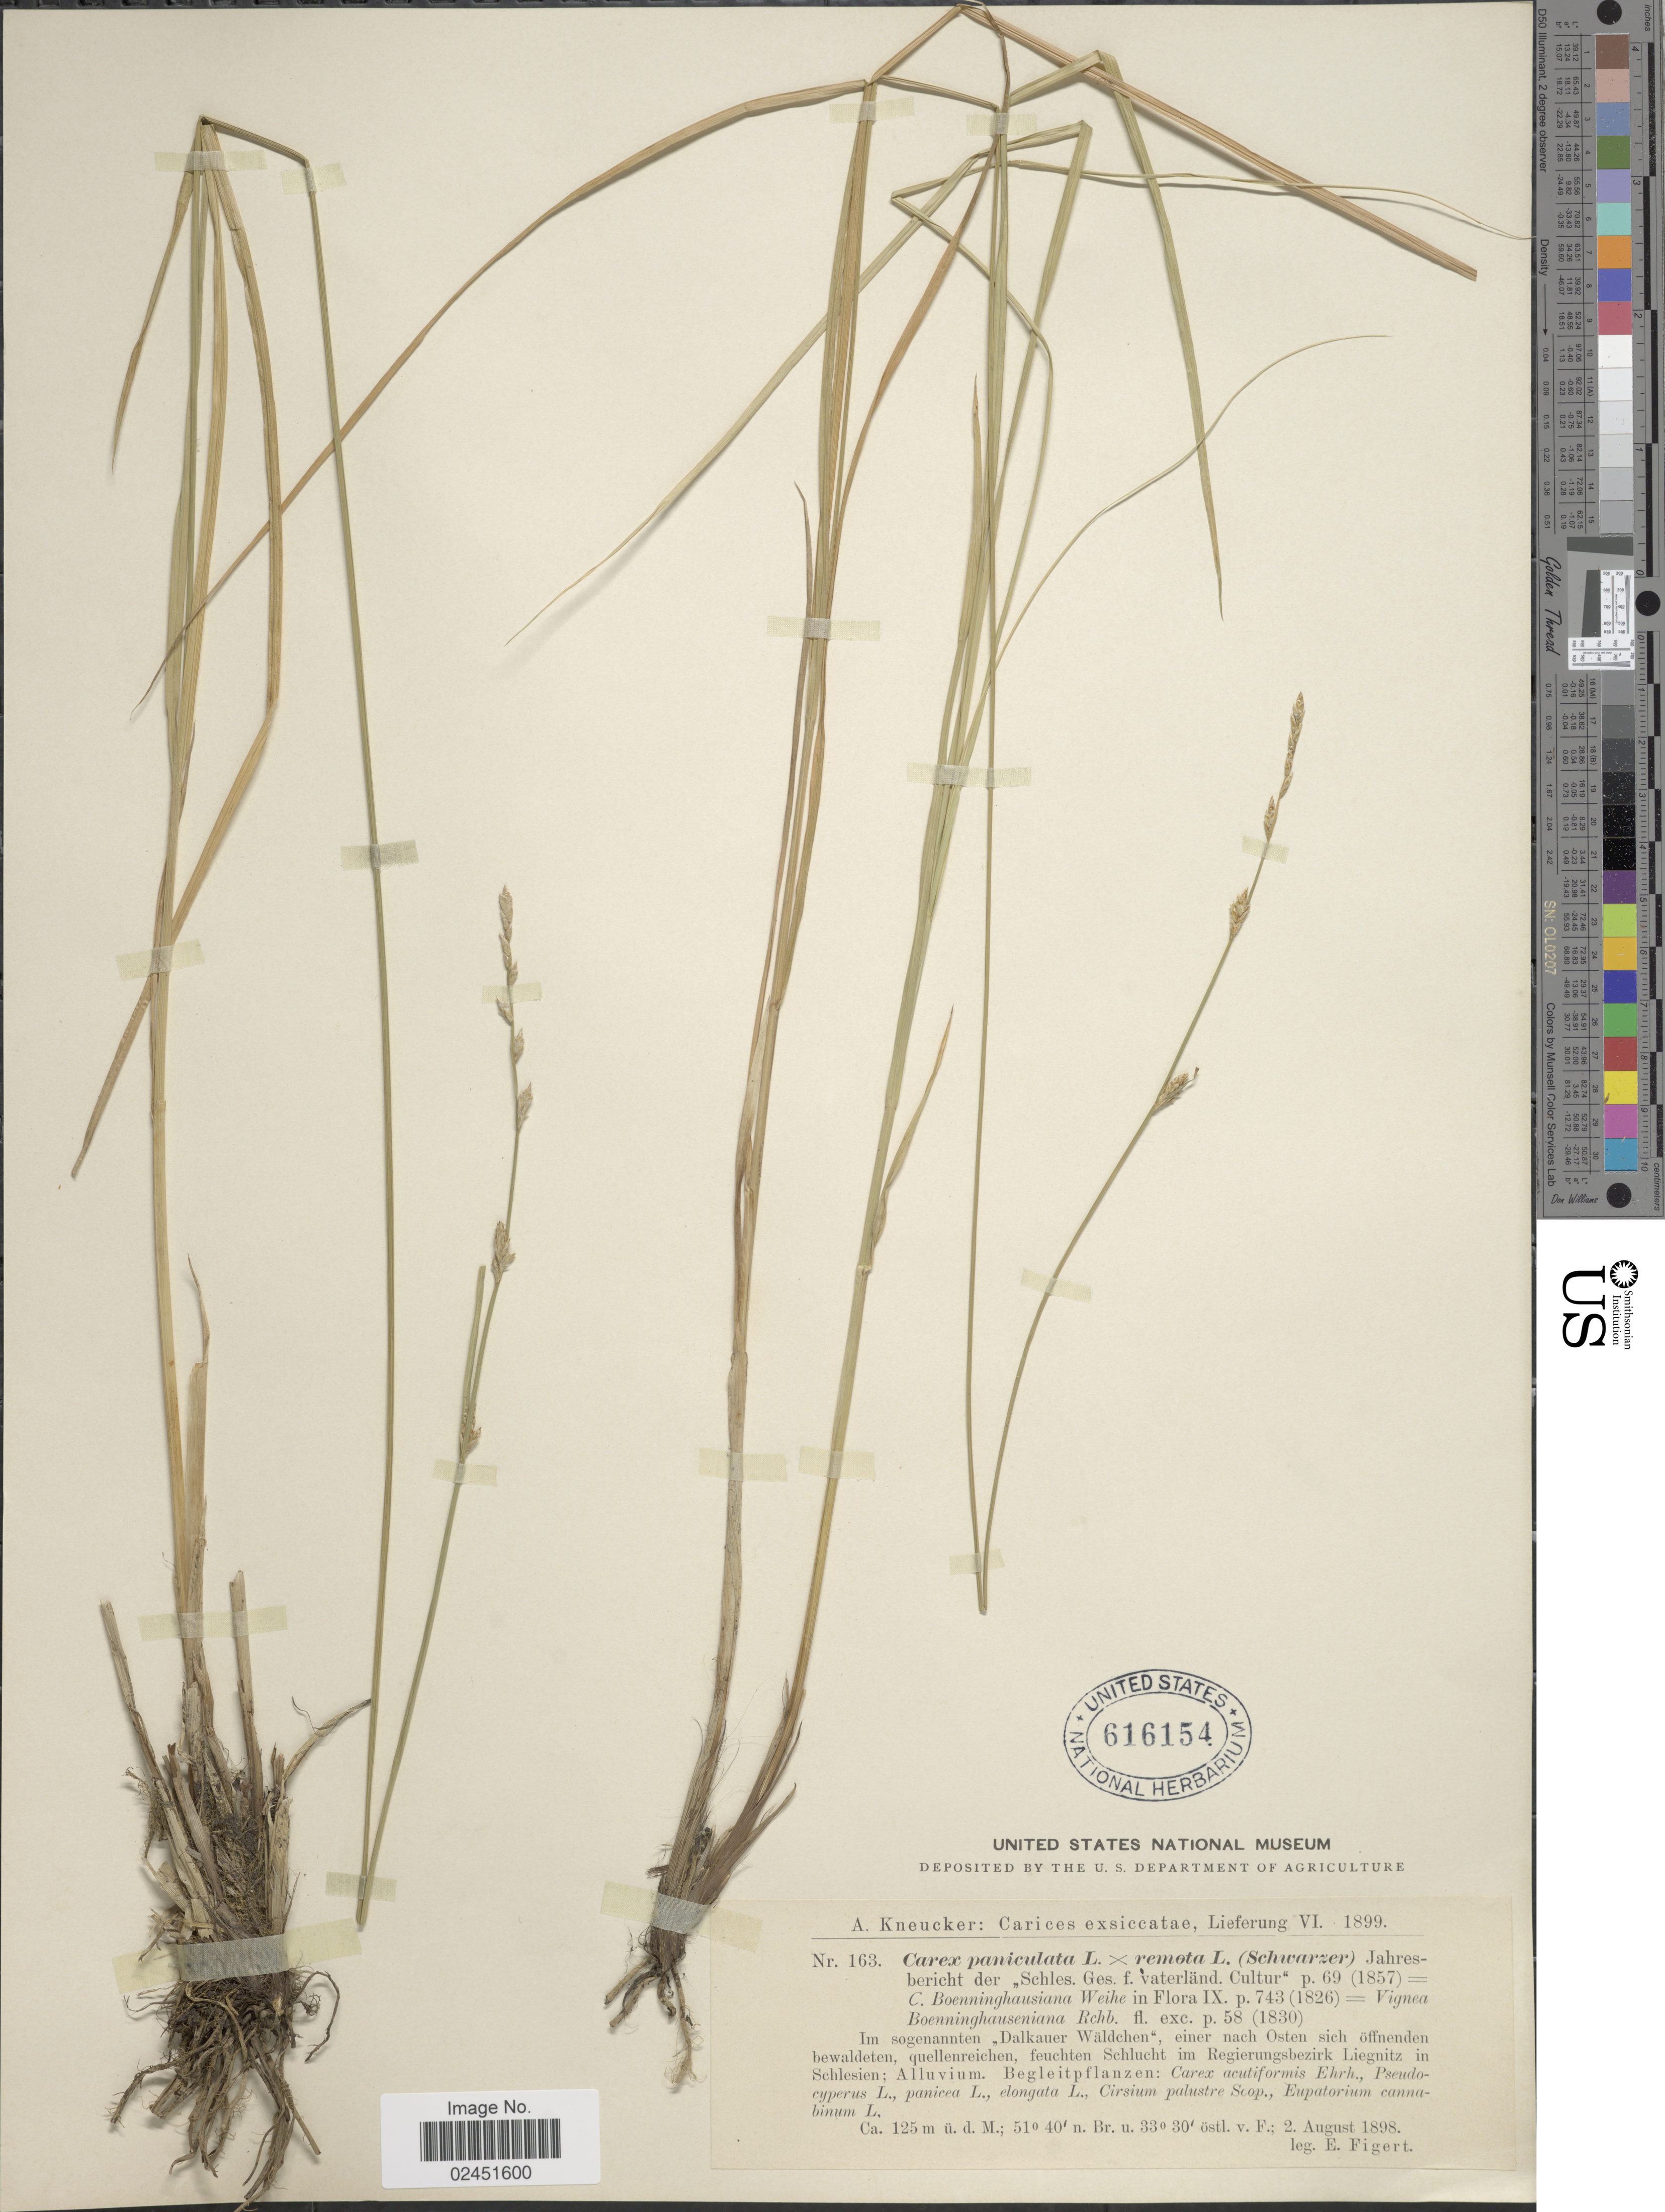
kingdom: Plantae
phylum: Tracheophyta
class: Liliopsida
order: Poales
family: Cyperaceae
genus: Carex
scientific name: Carex paniculata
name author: L.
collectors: E. Figert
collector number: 163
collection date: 1898-08-02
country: Poland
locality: Im sogenannten "Dalkauer Waldchen", einer nach Osten sich offnenden bewaldeten, quellenreichen, feuchten Schlucht im Regierungsbezirk Liegnitz in Schliesen [interpreted]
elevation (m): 125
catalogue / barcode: US 616154